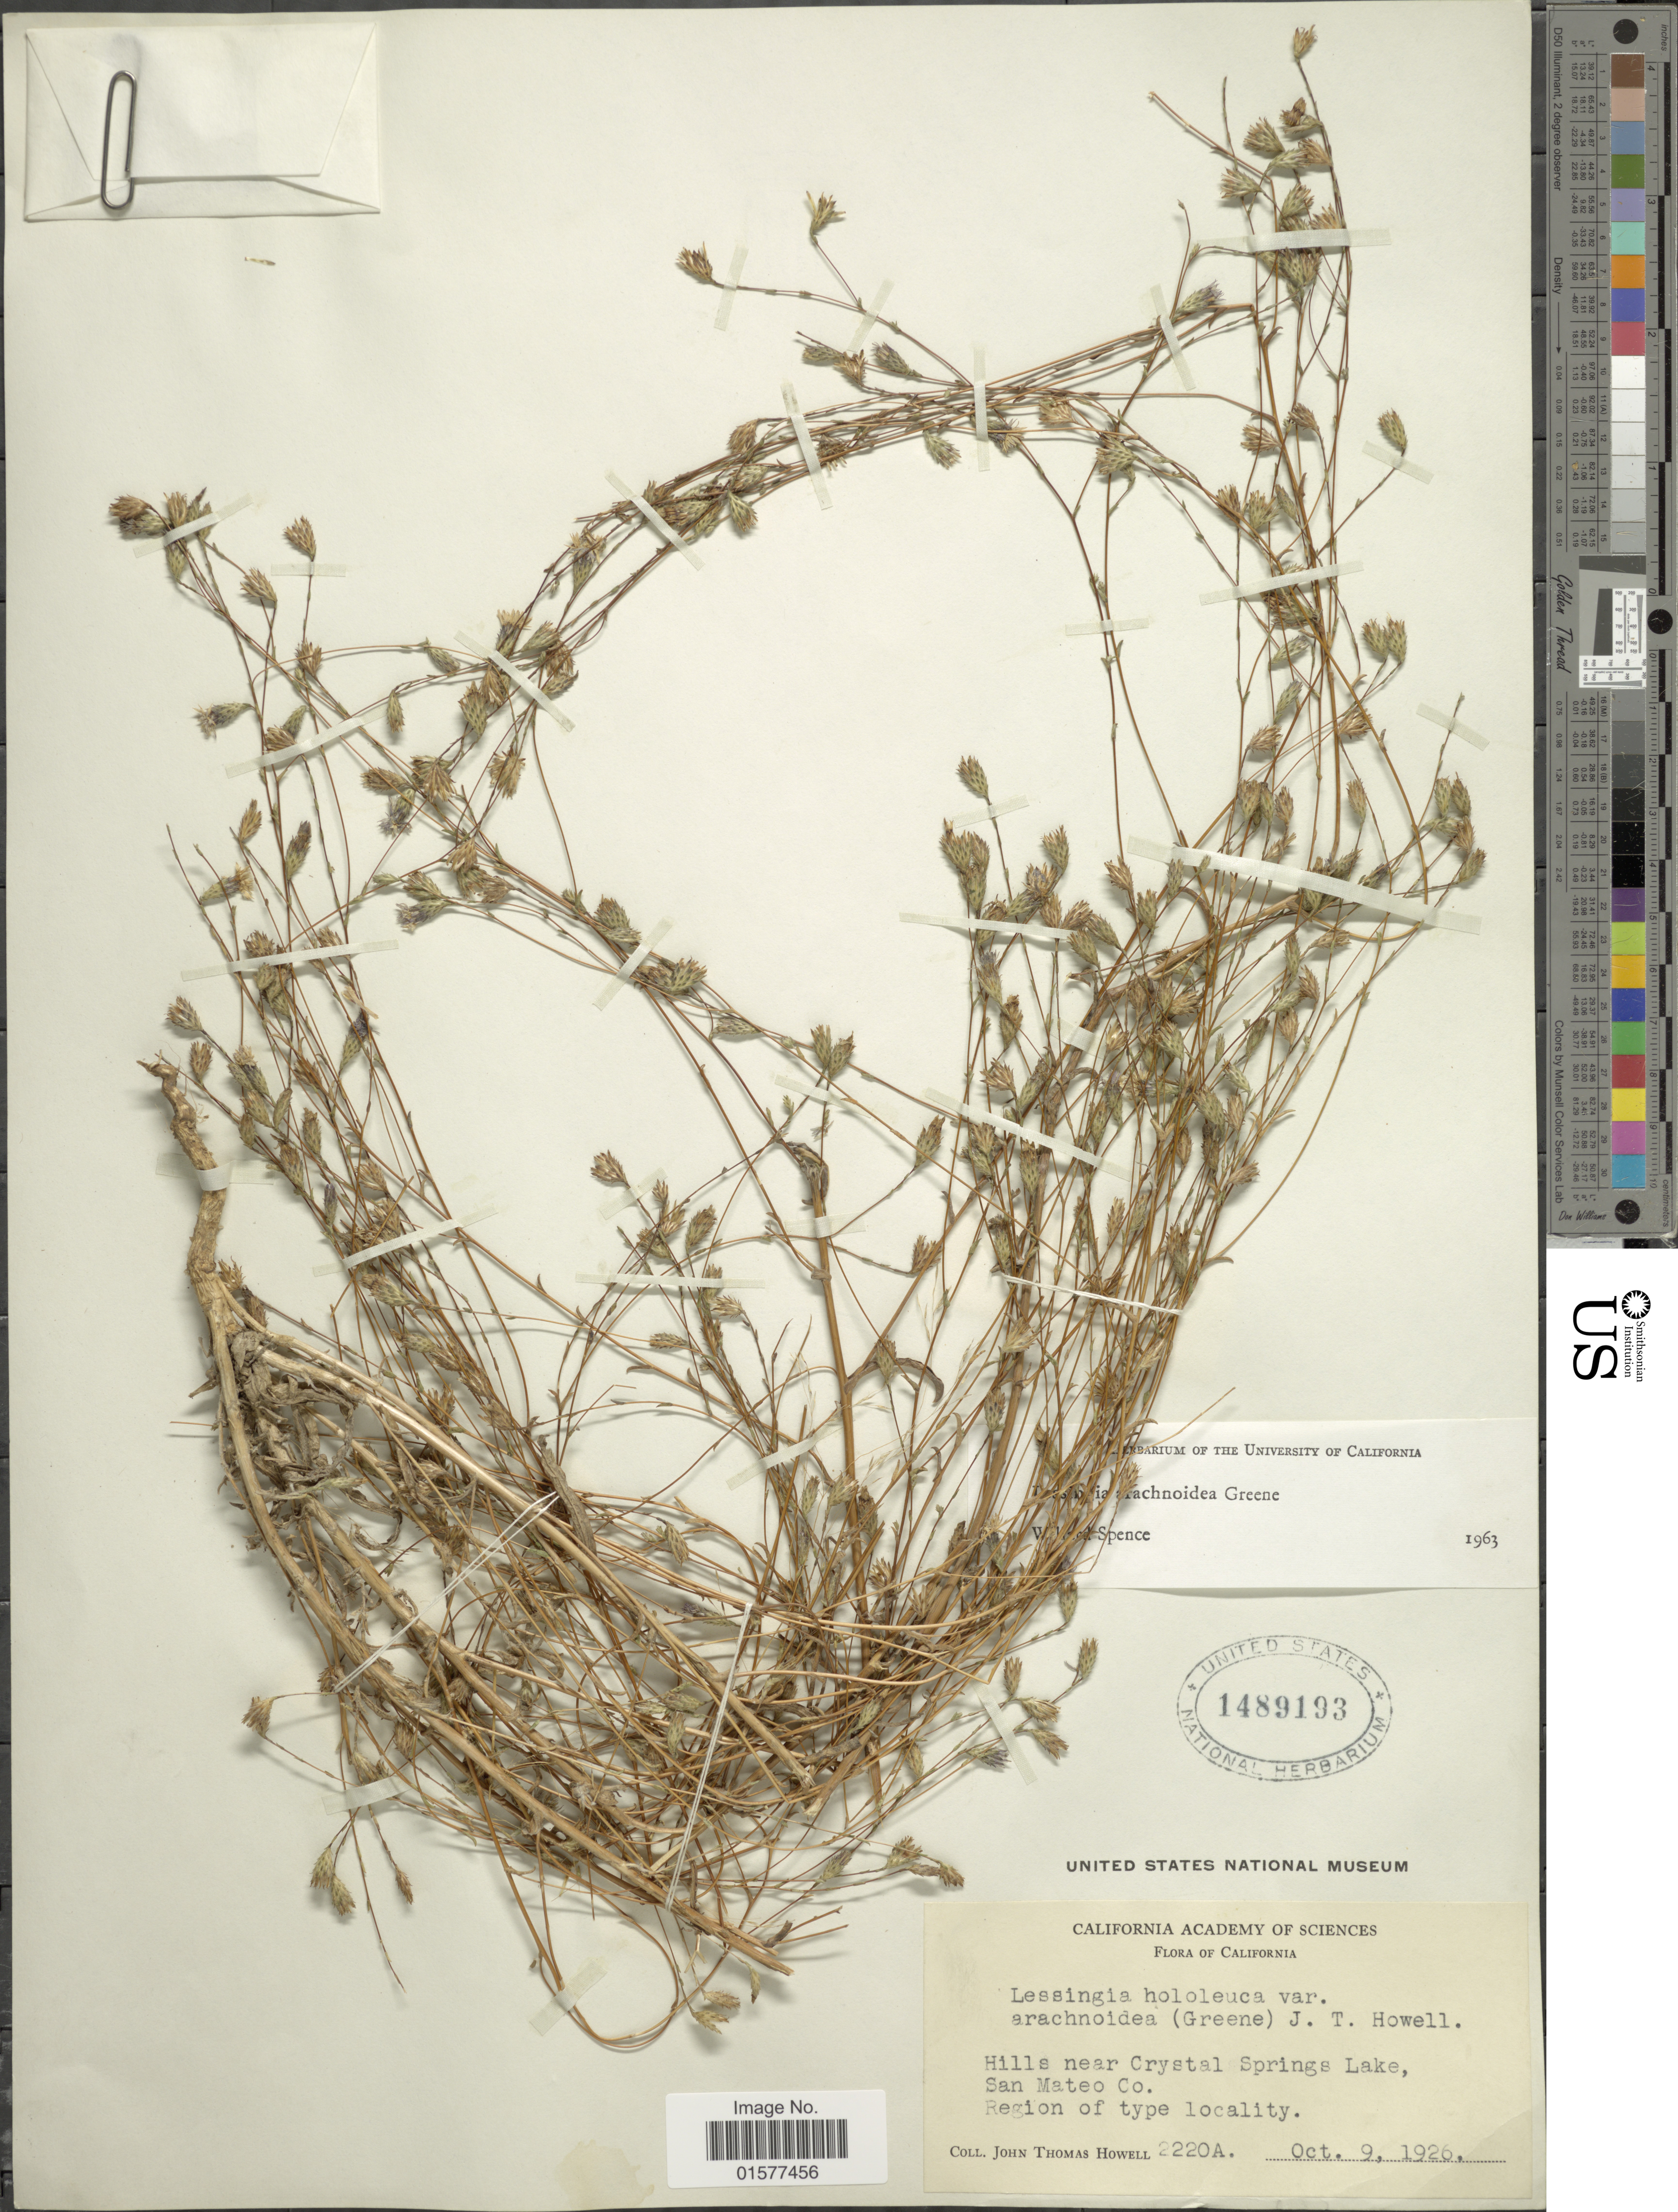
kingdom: Plantae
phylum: Tracheophyta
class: Magnoliopsida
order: Asterales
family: Asteraceae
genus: Lessingia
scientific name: Lessingia arachnoidea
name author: Greene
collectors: J. T. Howell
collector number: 2220A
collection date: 1926-10-09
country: United States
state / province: California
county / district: San Mateo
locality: Hills near Crystal Springs Lake, San Mateo Co, region of type locality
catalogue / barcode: US 1489193